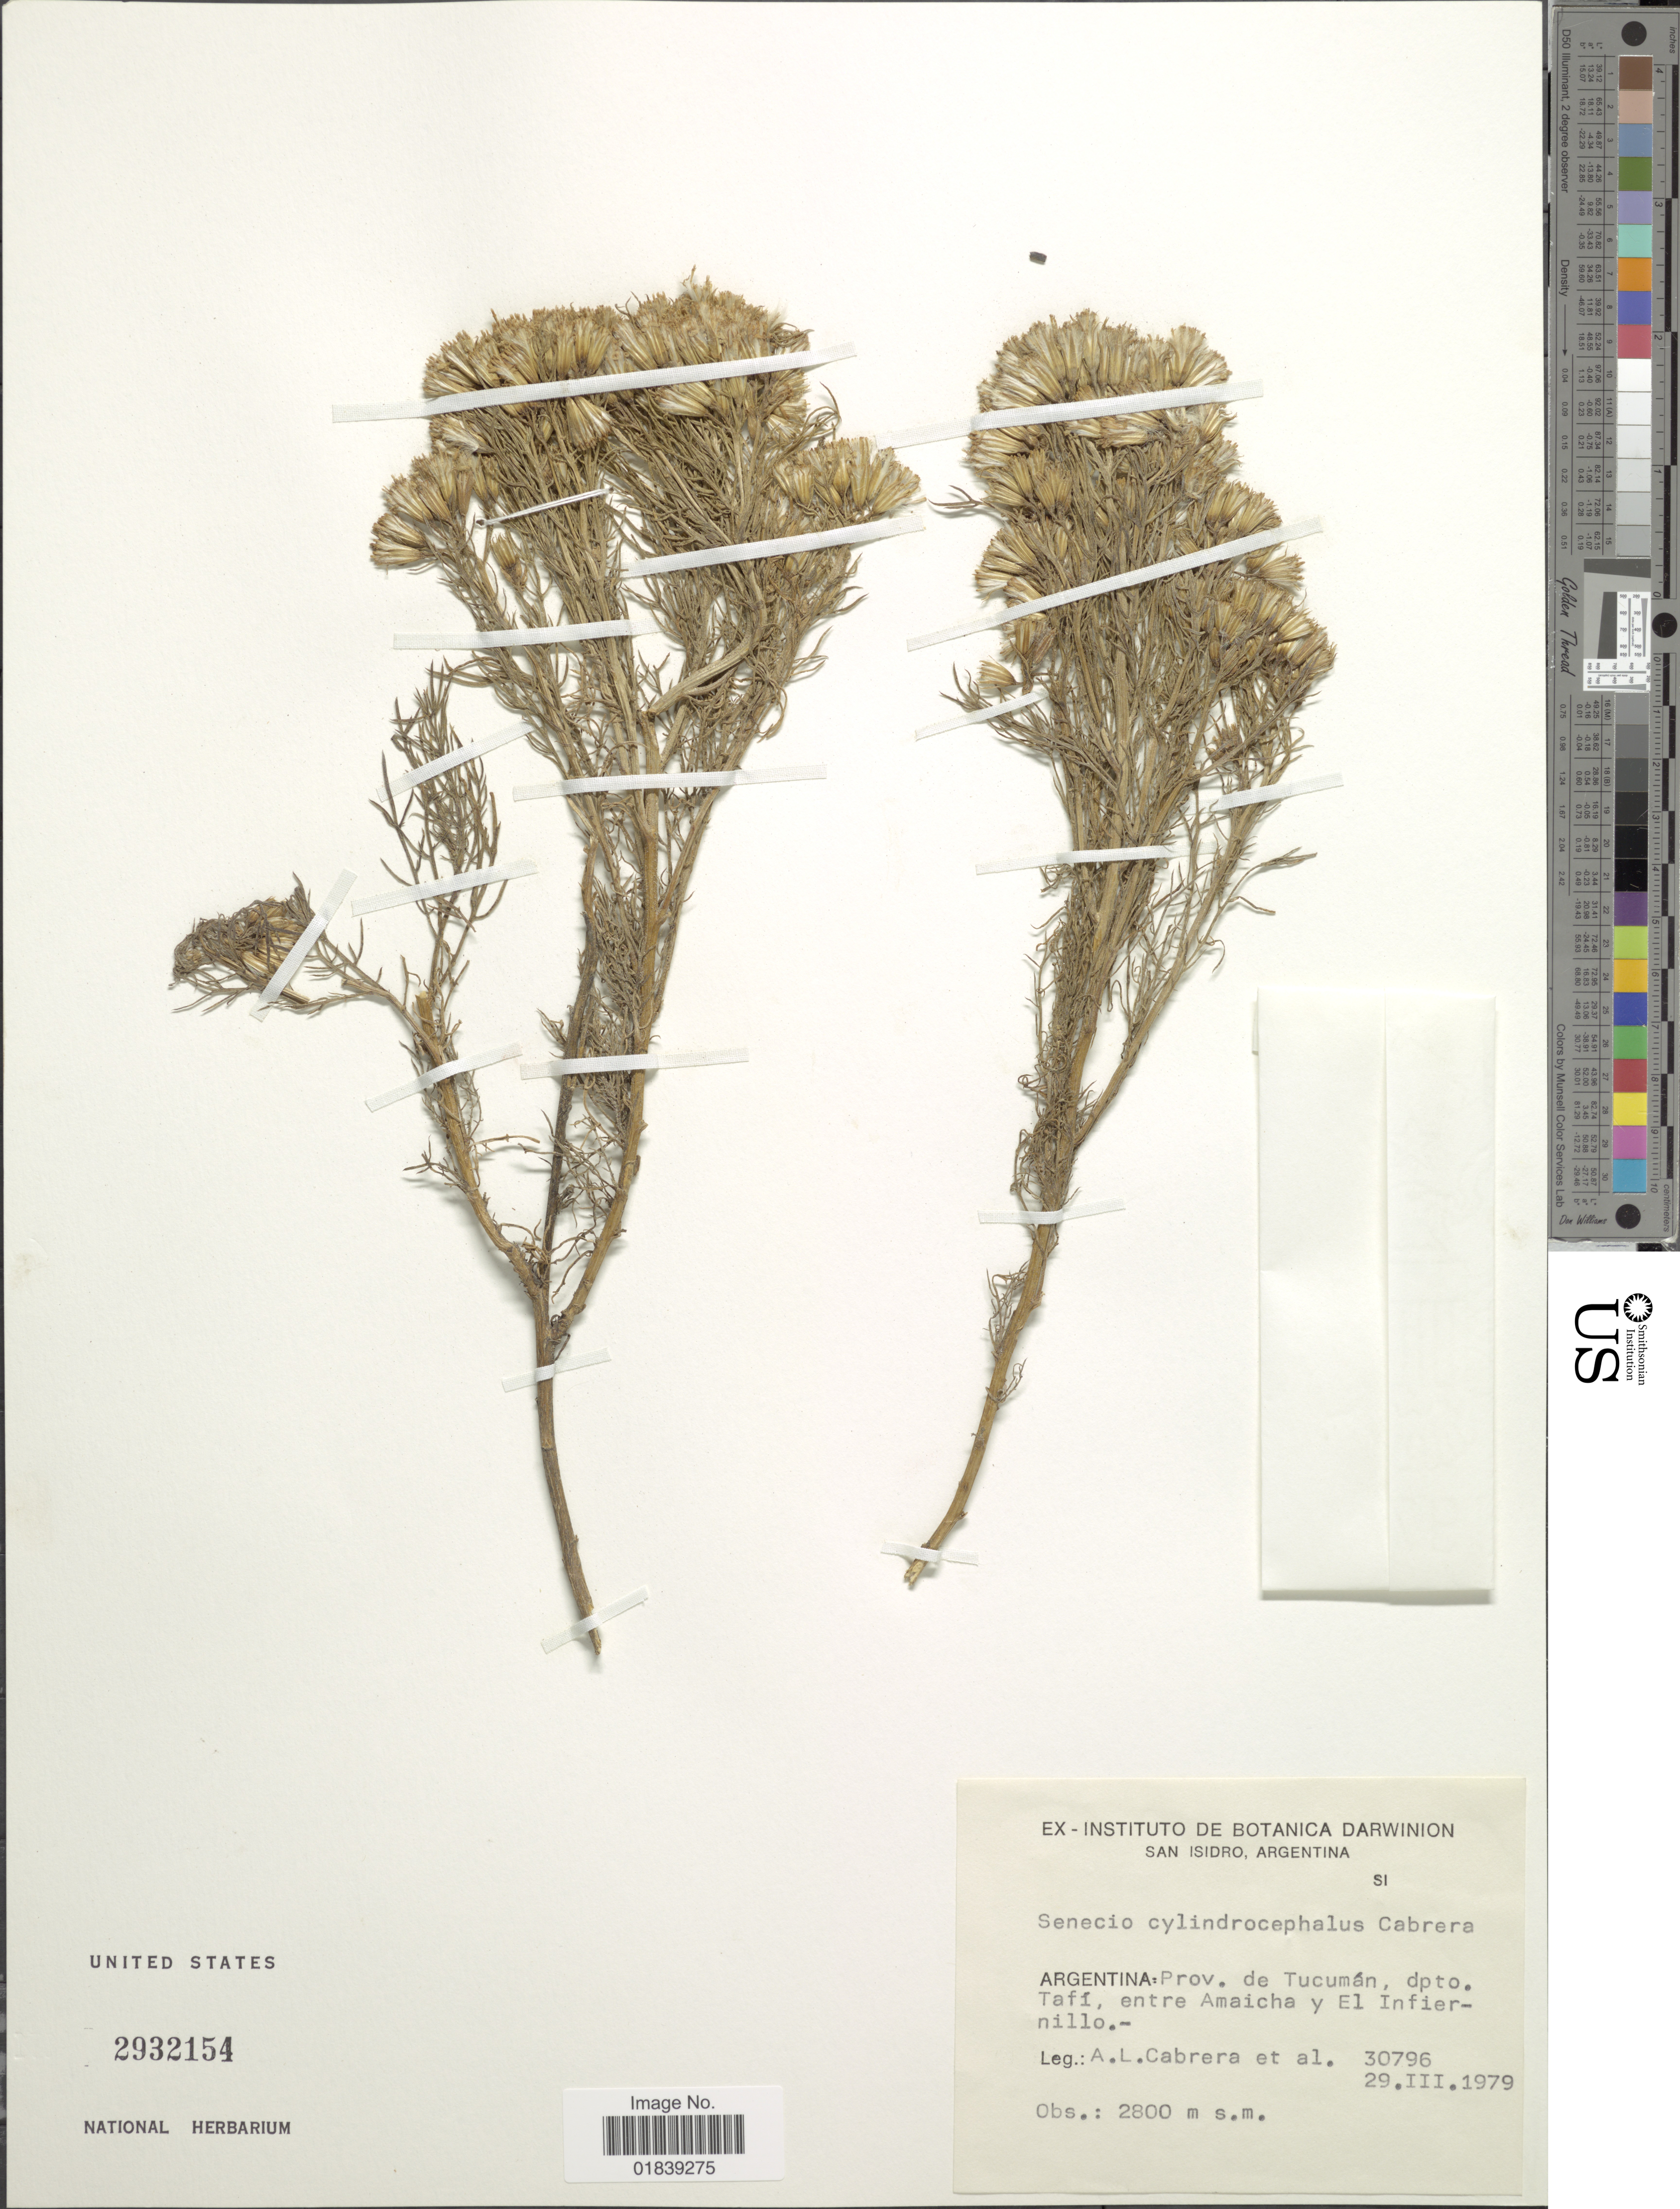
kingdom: Plantae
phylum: Tracheophyta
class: Magnoliopsida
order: Asterales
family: Asteraceae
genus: Senecio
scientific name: Senecio cylindrocephalus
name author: Cabrera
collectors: A. L. Cabrera & et al.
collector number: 30796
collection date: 1979-03-29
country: Argentina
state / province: Tucuman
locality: Dpto. Tafi, entre Amaicha y El Infiernillo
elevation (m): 2800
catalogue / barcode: US 2932154